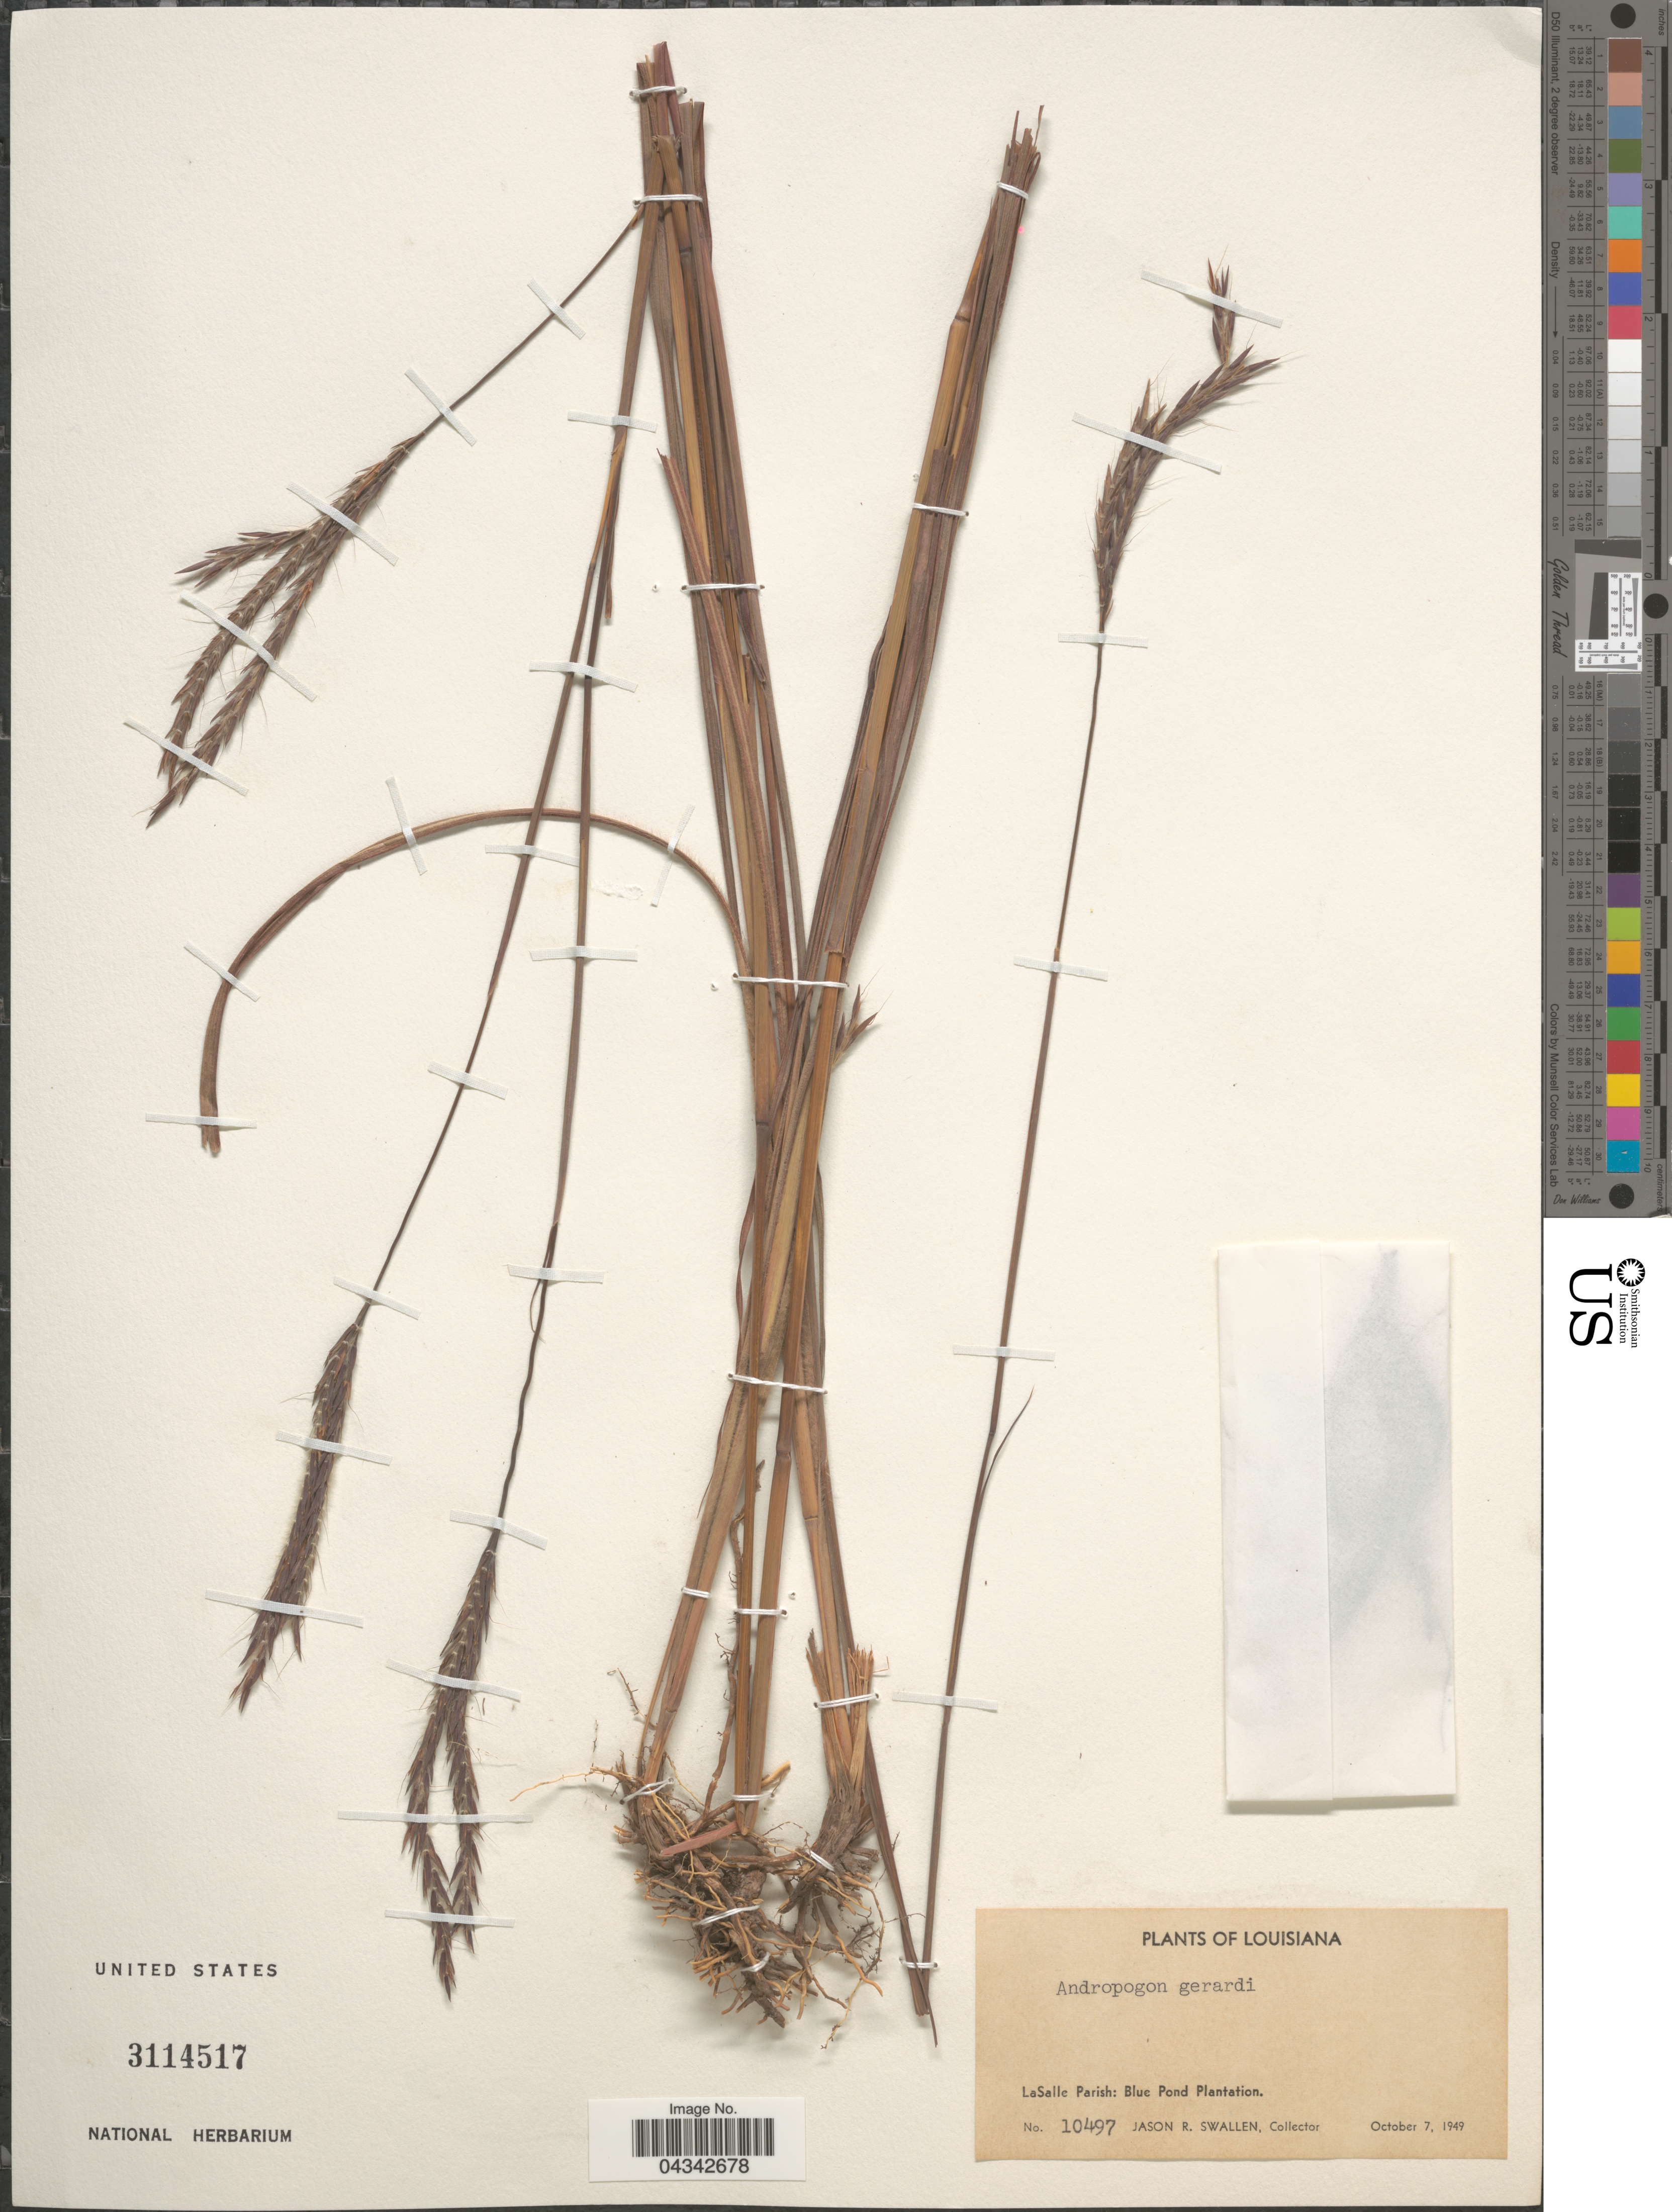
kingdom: Plantae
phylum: Tracheophyta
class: Liliopsida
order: Poales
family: Poaceae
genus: Andropogon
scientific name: Andropogon gerardii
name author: Vitman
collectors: J. R. Swallen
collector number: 10497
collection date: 1949-10-07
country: United States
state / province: Louisiana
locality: LaSalle Parish: Blue Pond Plantation.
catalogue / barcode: US 3114517